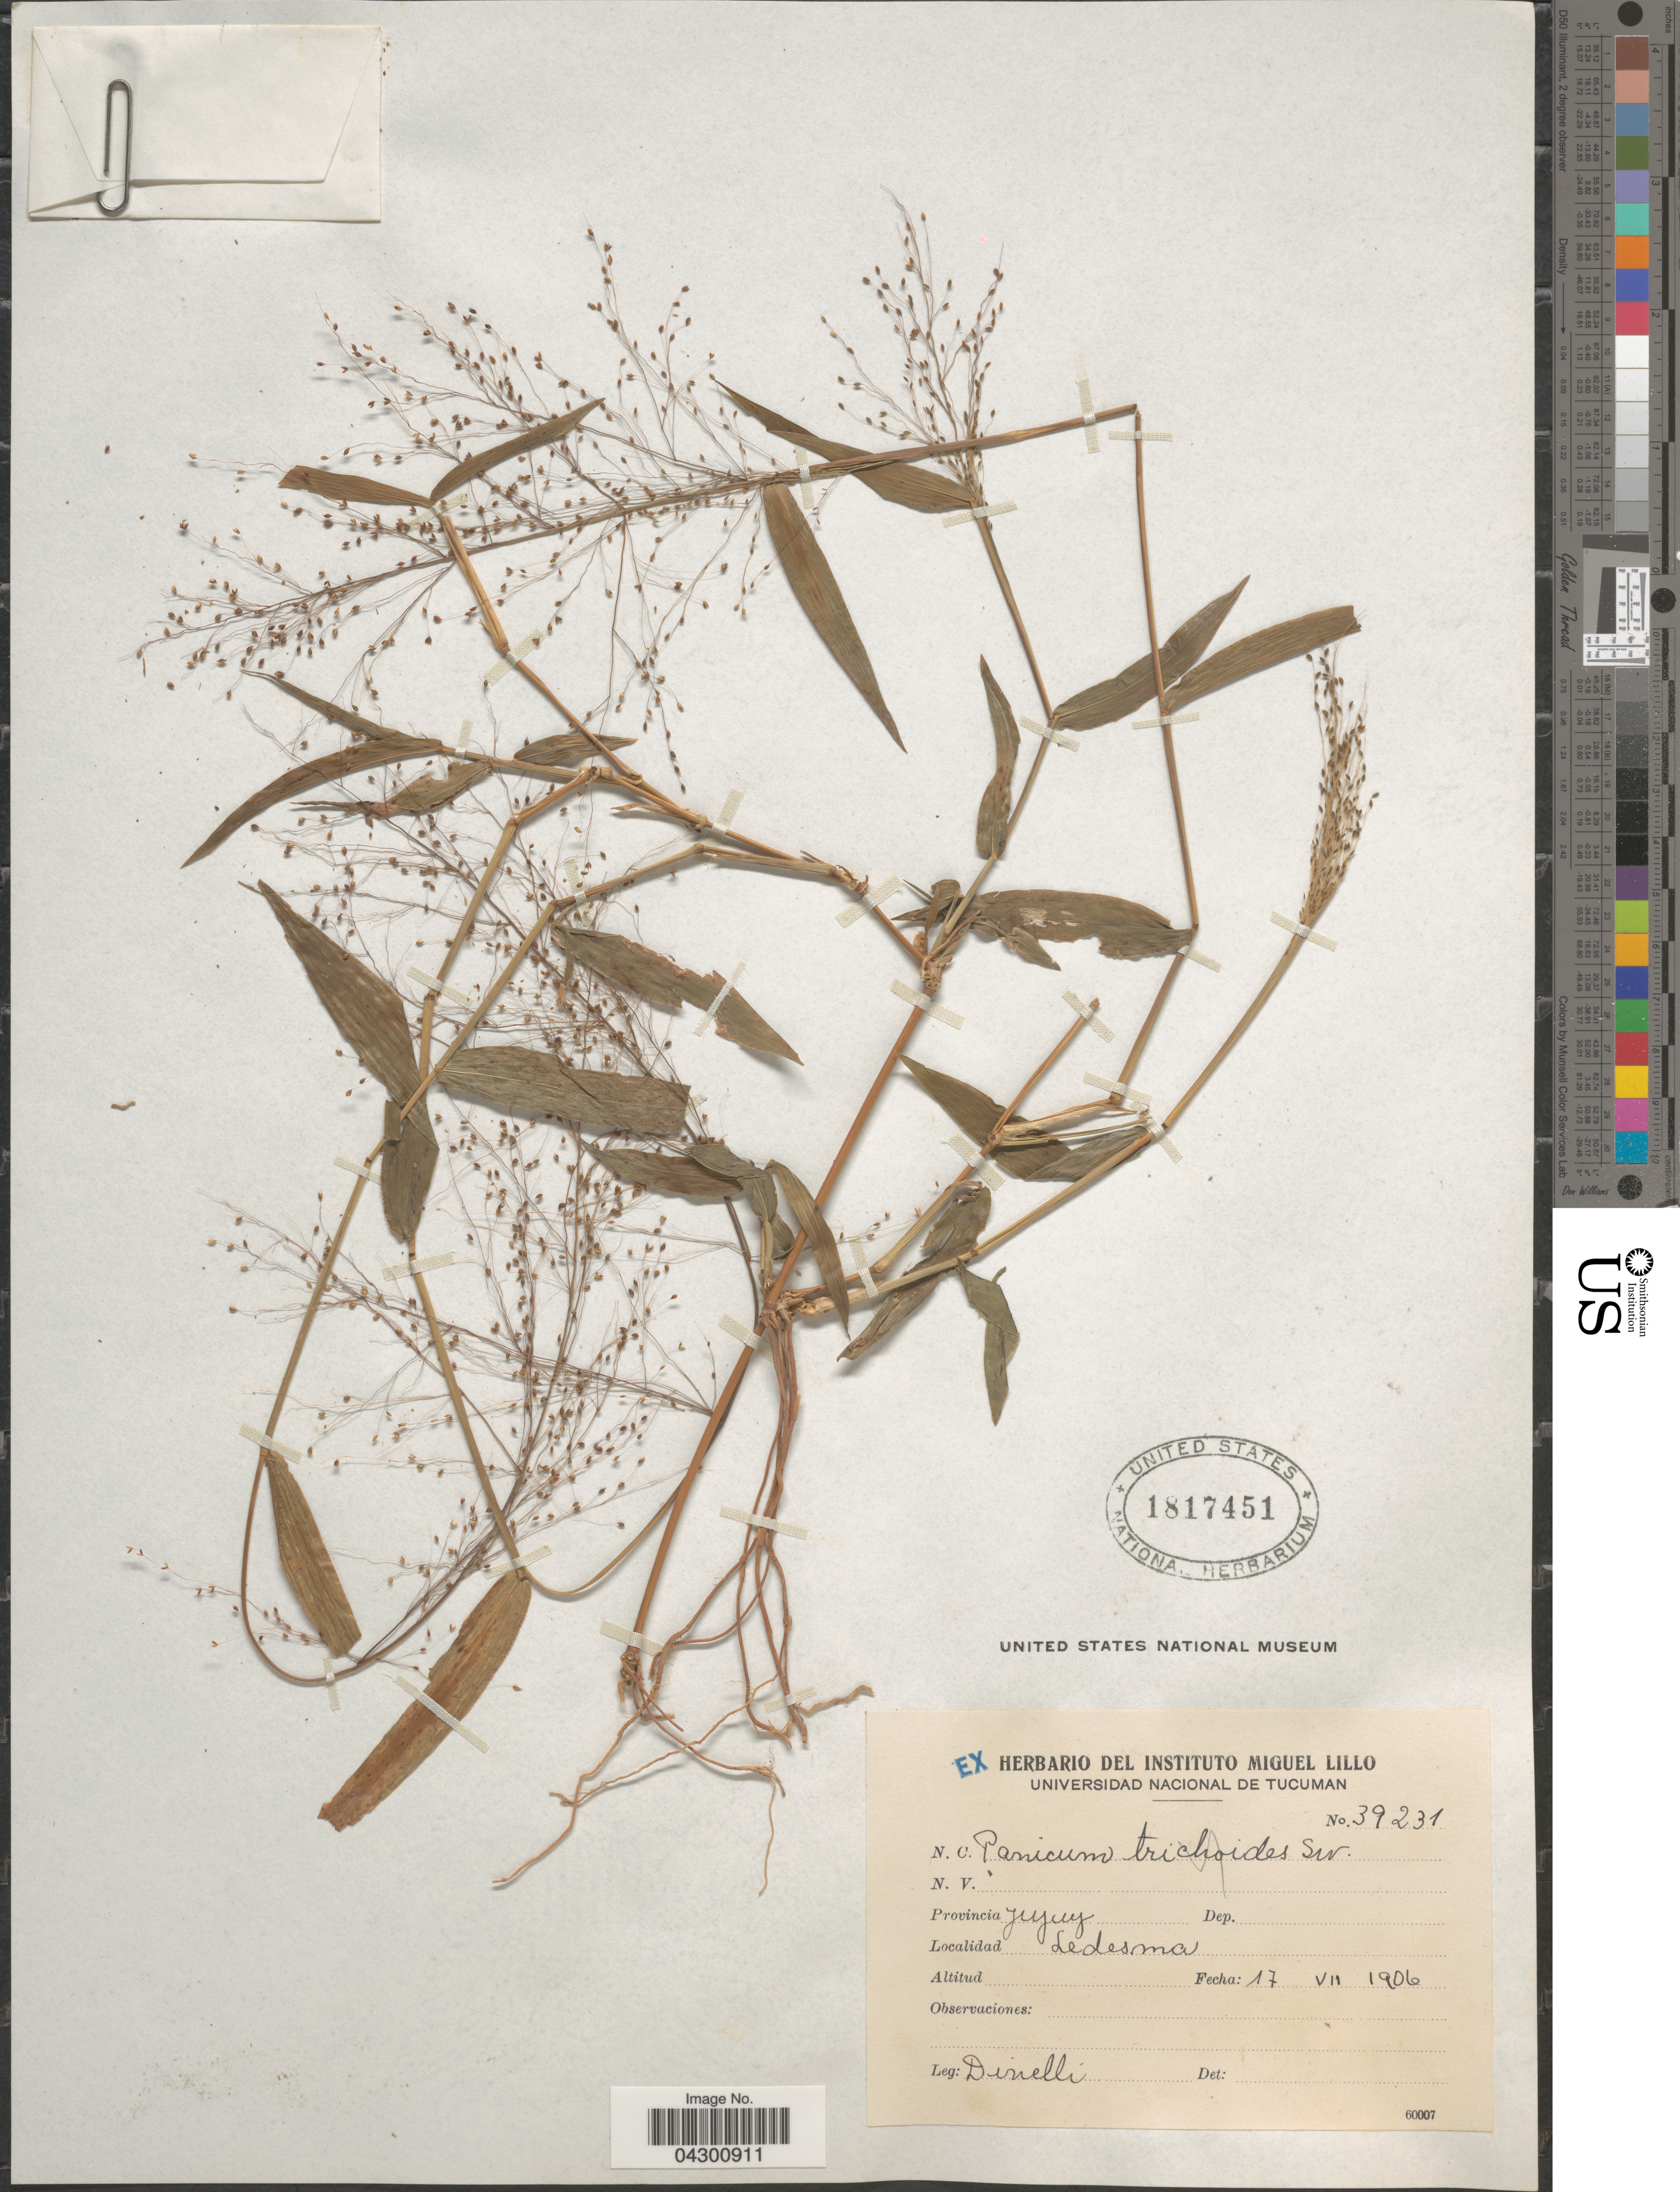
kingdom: Plantae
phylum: Tracheophyta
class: Liliopsida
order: Poales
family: Poaceae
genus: Panicum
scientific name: Panicum trichanthum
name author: Nees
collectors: Dinelli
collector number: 39231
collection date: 1906-07-17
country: Argentina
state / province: Jujuy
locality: Ledesma.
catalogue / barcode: US 1817451